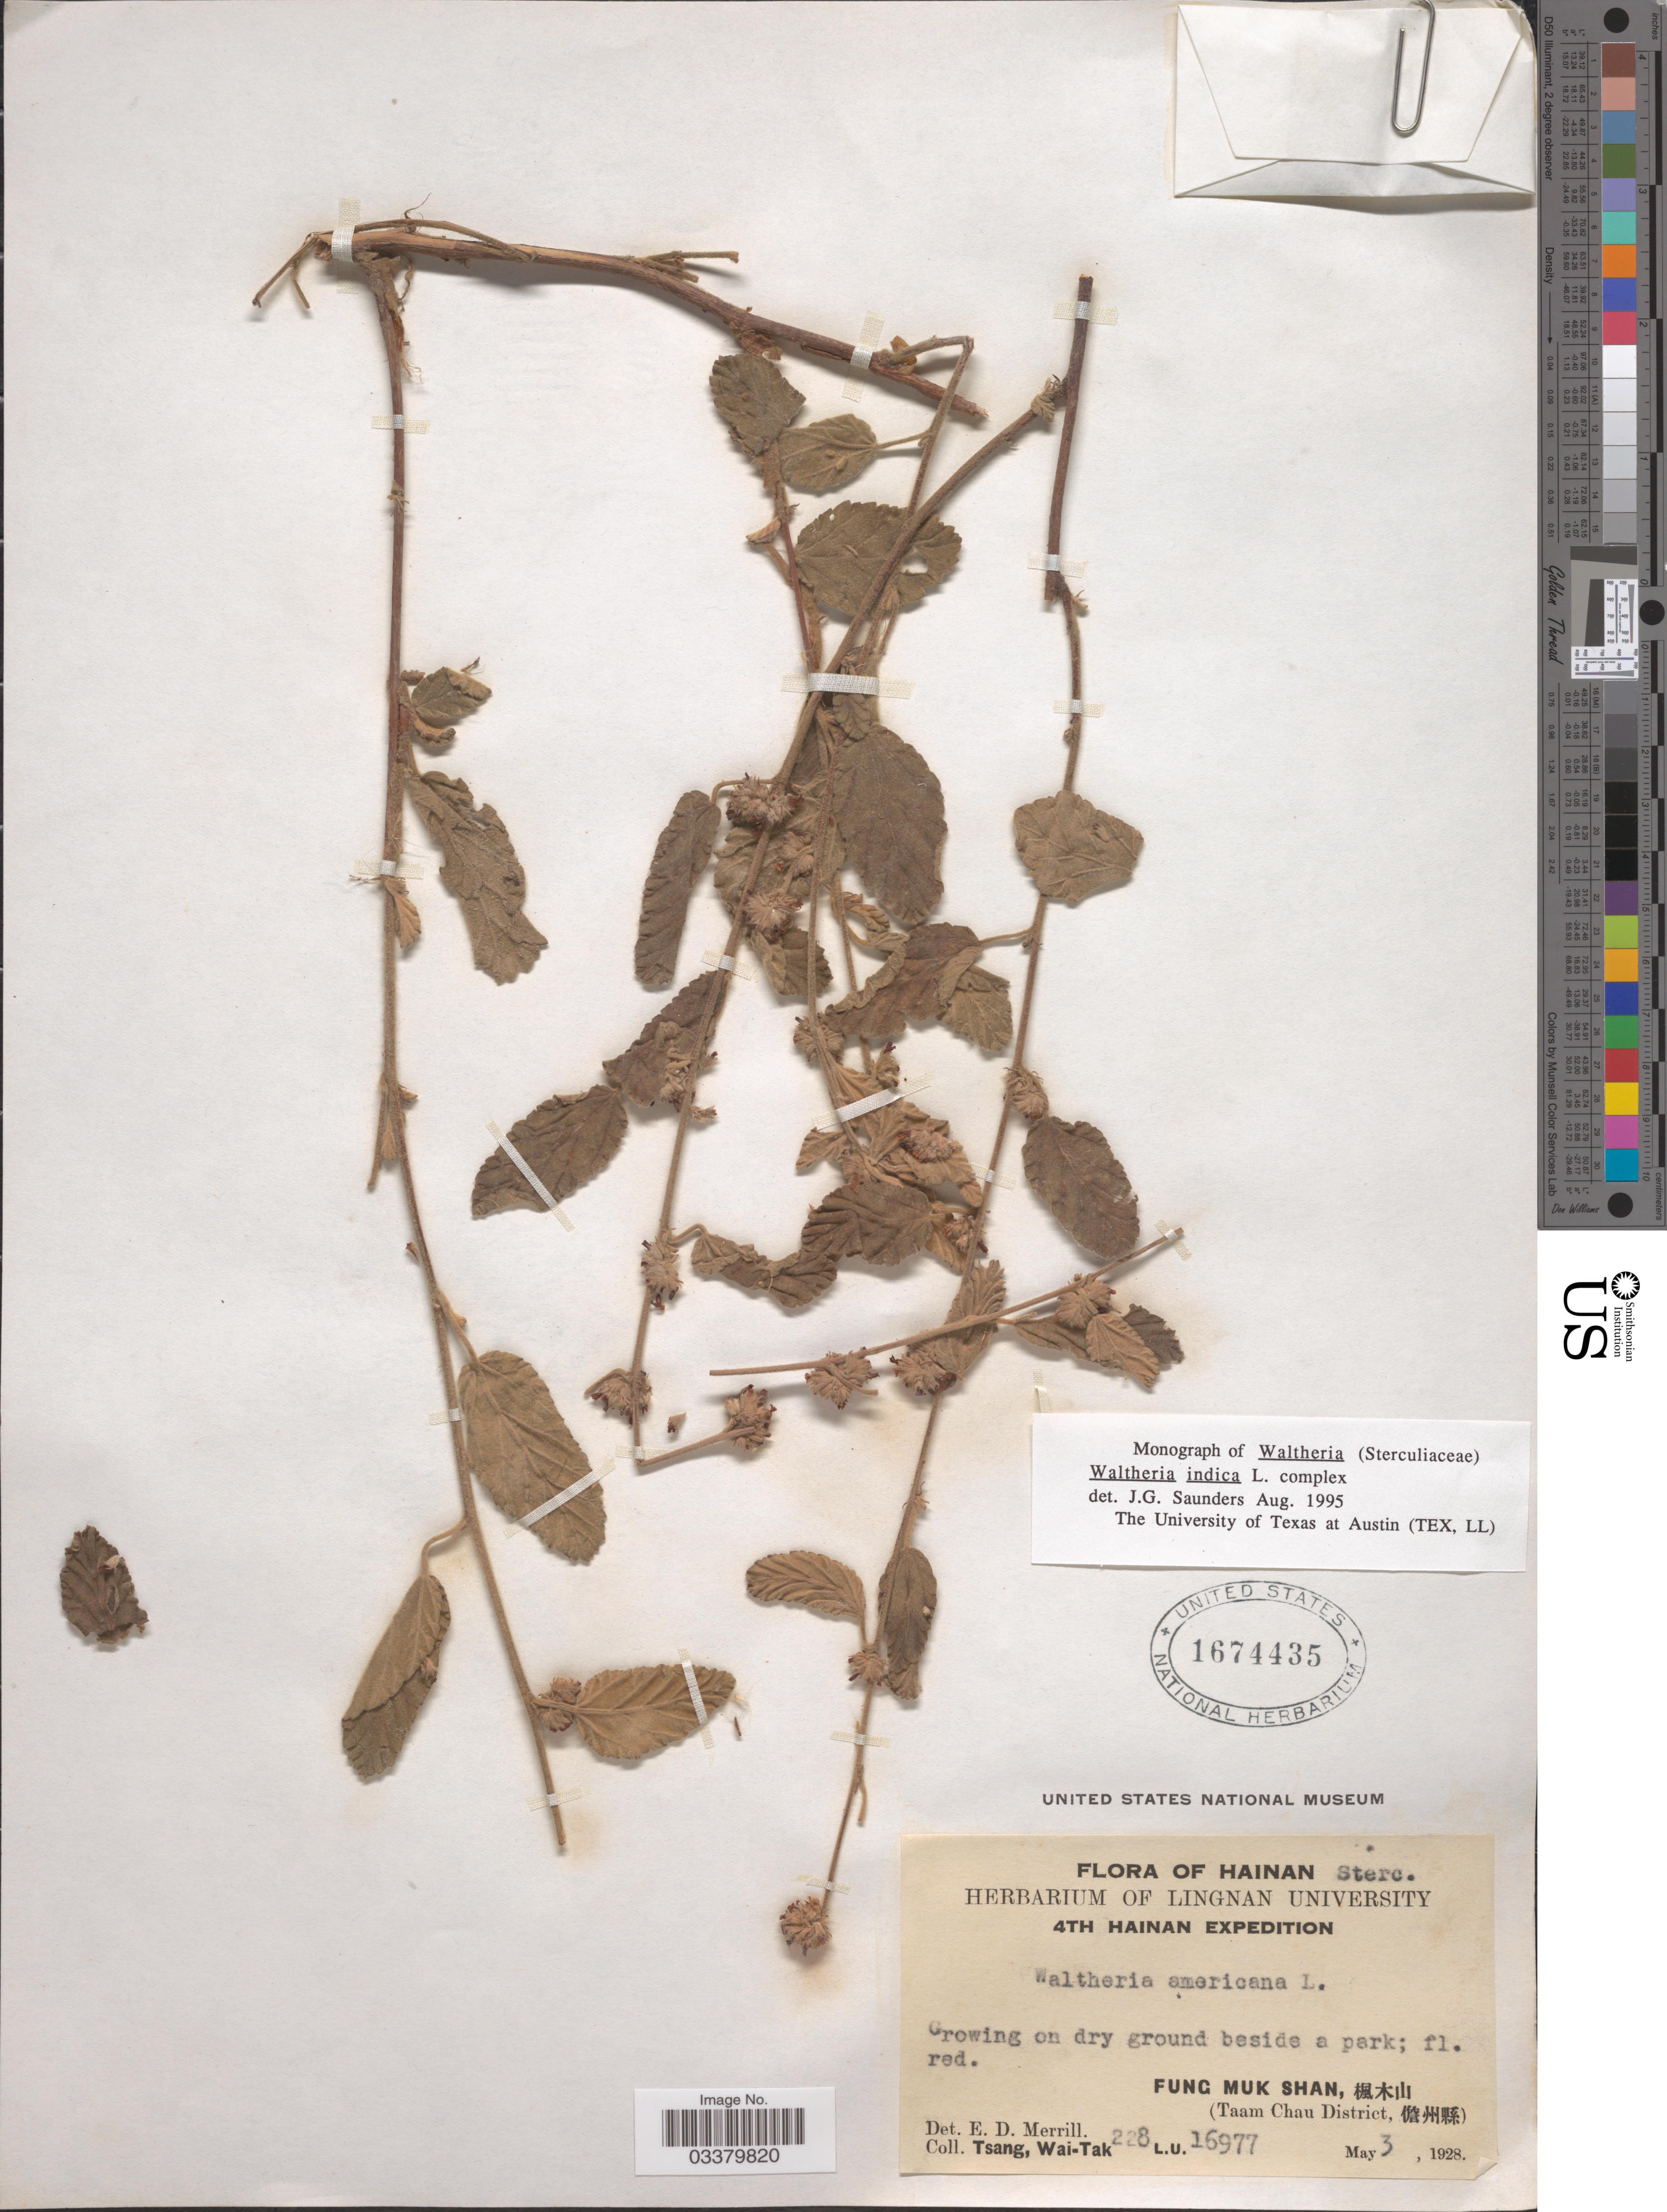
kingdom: Plantae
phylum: Tracheophyta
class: Magnoliopsida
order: Malvales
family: Malvaceae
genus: Waltheria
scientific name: Waltheria indica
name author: L.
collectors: W. T. Tsang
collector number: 228 L.U. 16977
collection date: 1928-05-03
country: China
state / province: Hainan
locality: Fung Muk Shan, X, (Taam Chau District, X).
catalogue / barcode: US 1674435